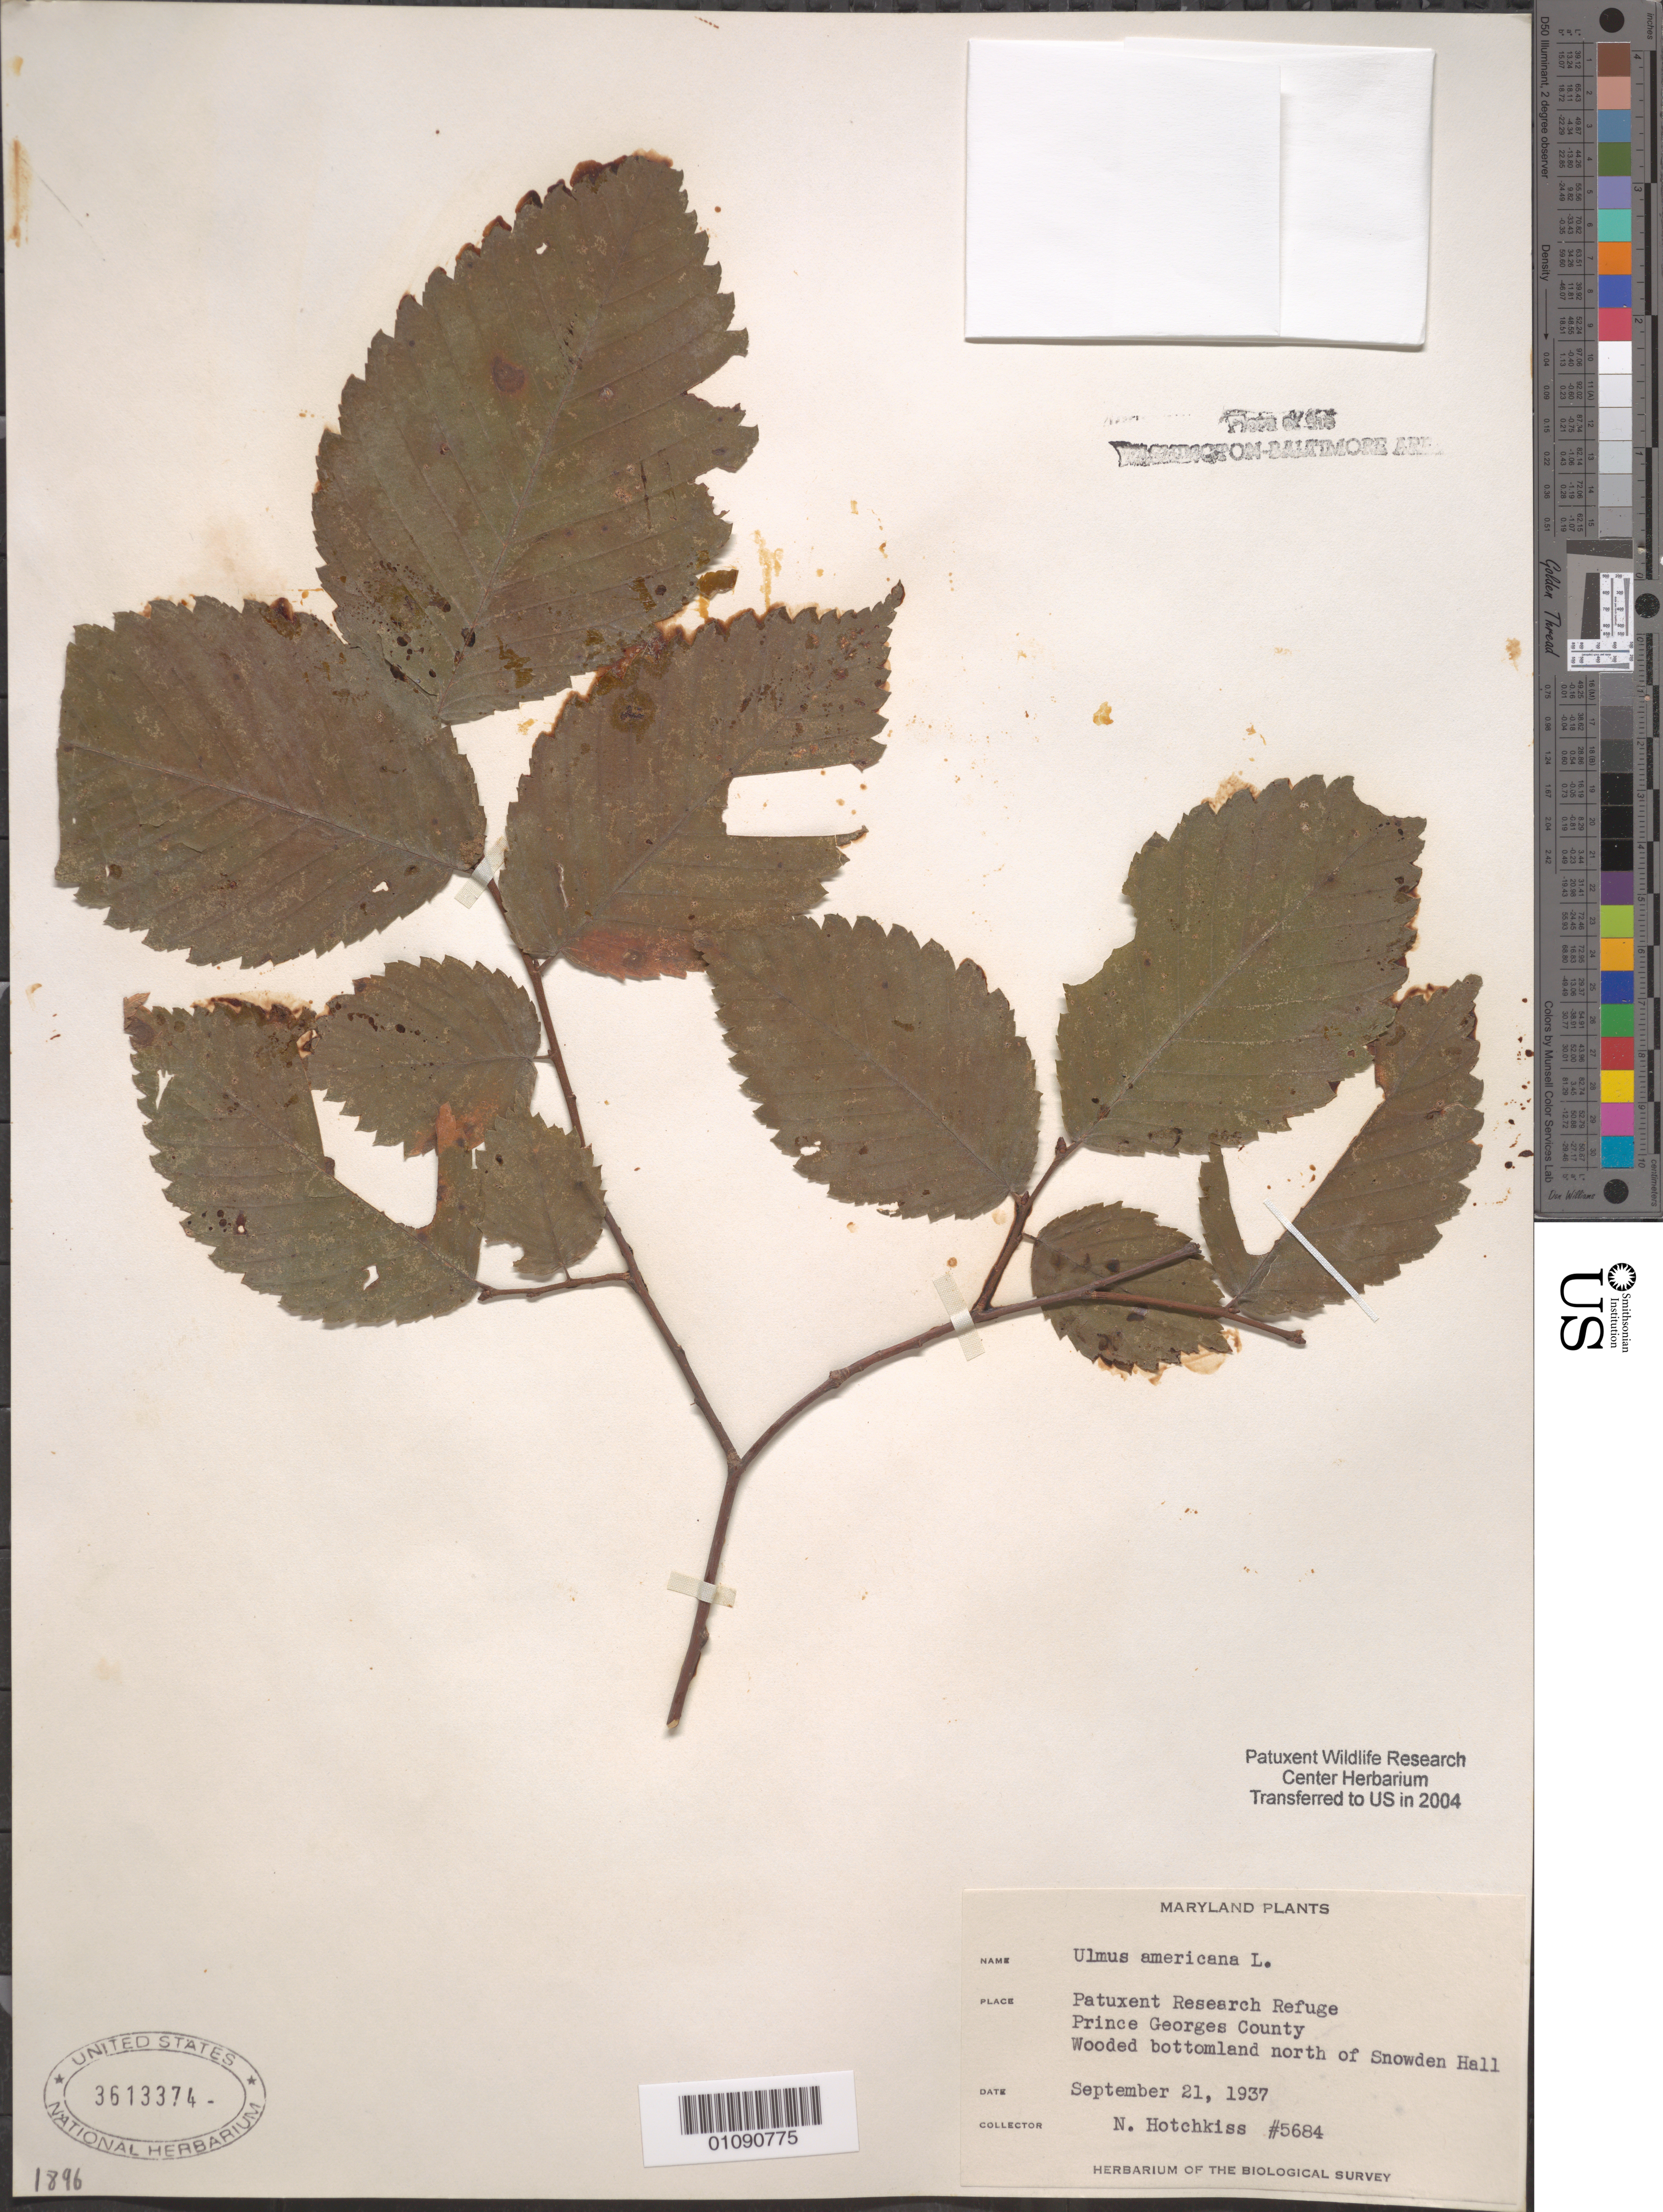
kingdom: Plantae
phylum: Tracheophyta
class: Magnoliopsida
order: Rosales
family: Ulmaceae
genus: Ulmus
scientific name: Ulmus americana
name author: L.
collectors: N. Hotchkiss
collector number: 5684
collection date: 1937-09-21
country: United States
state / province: Maryland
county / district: Prince George's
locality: Patuxent Wildlife Refuge, N. of Snowden Hall.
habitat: Wooded bottomland.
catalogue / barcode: US 3613374